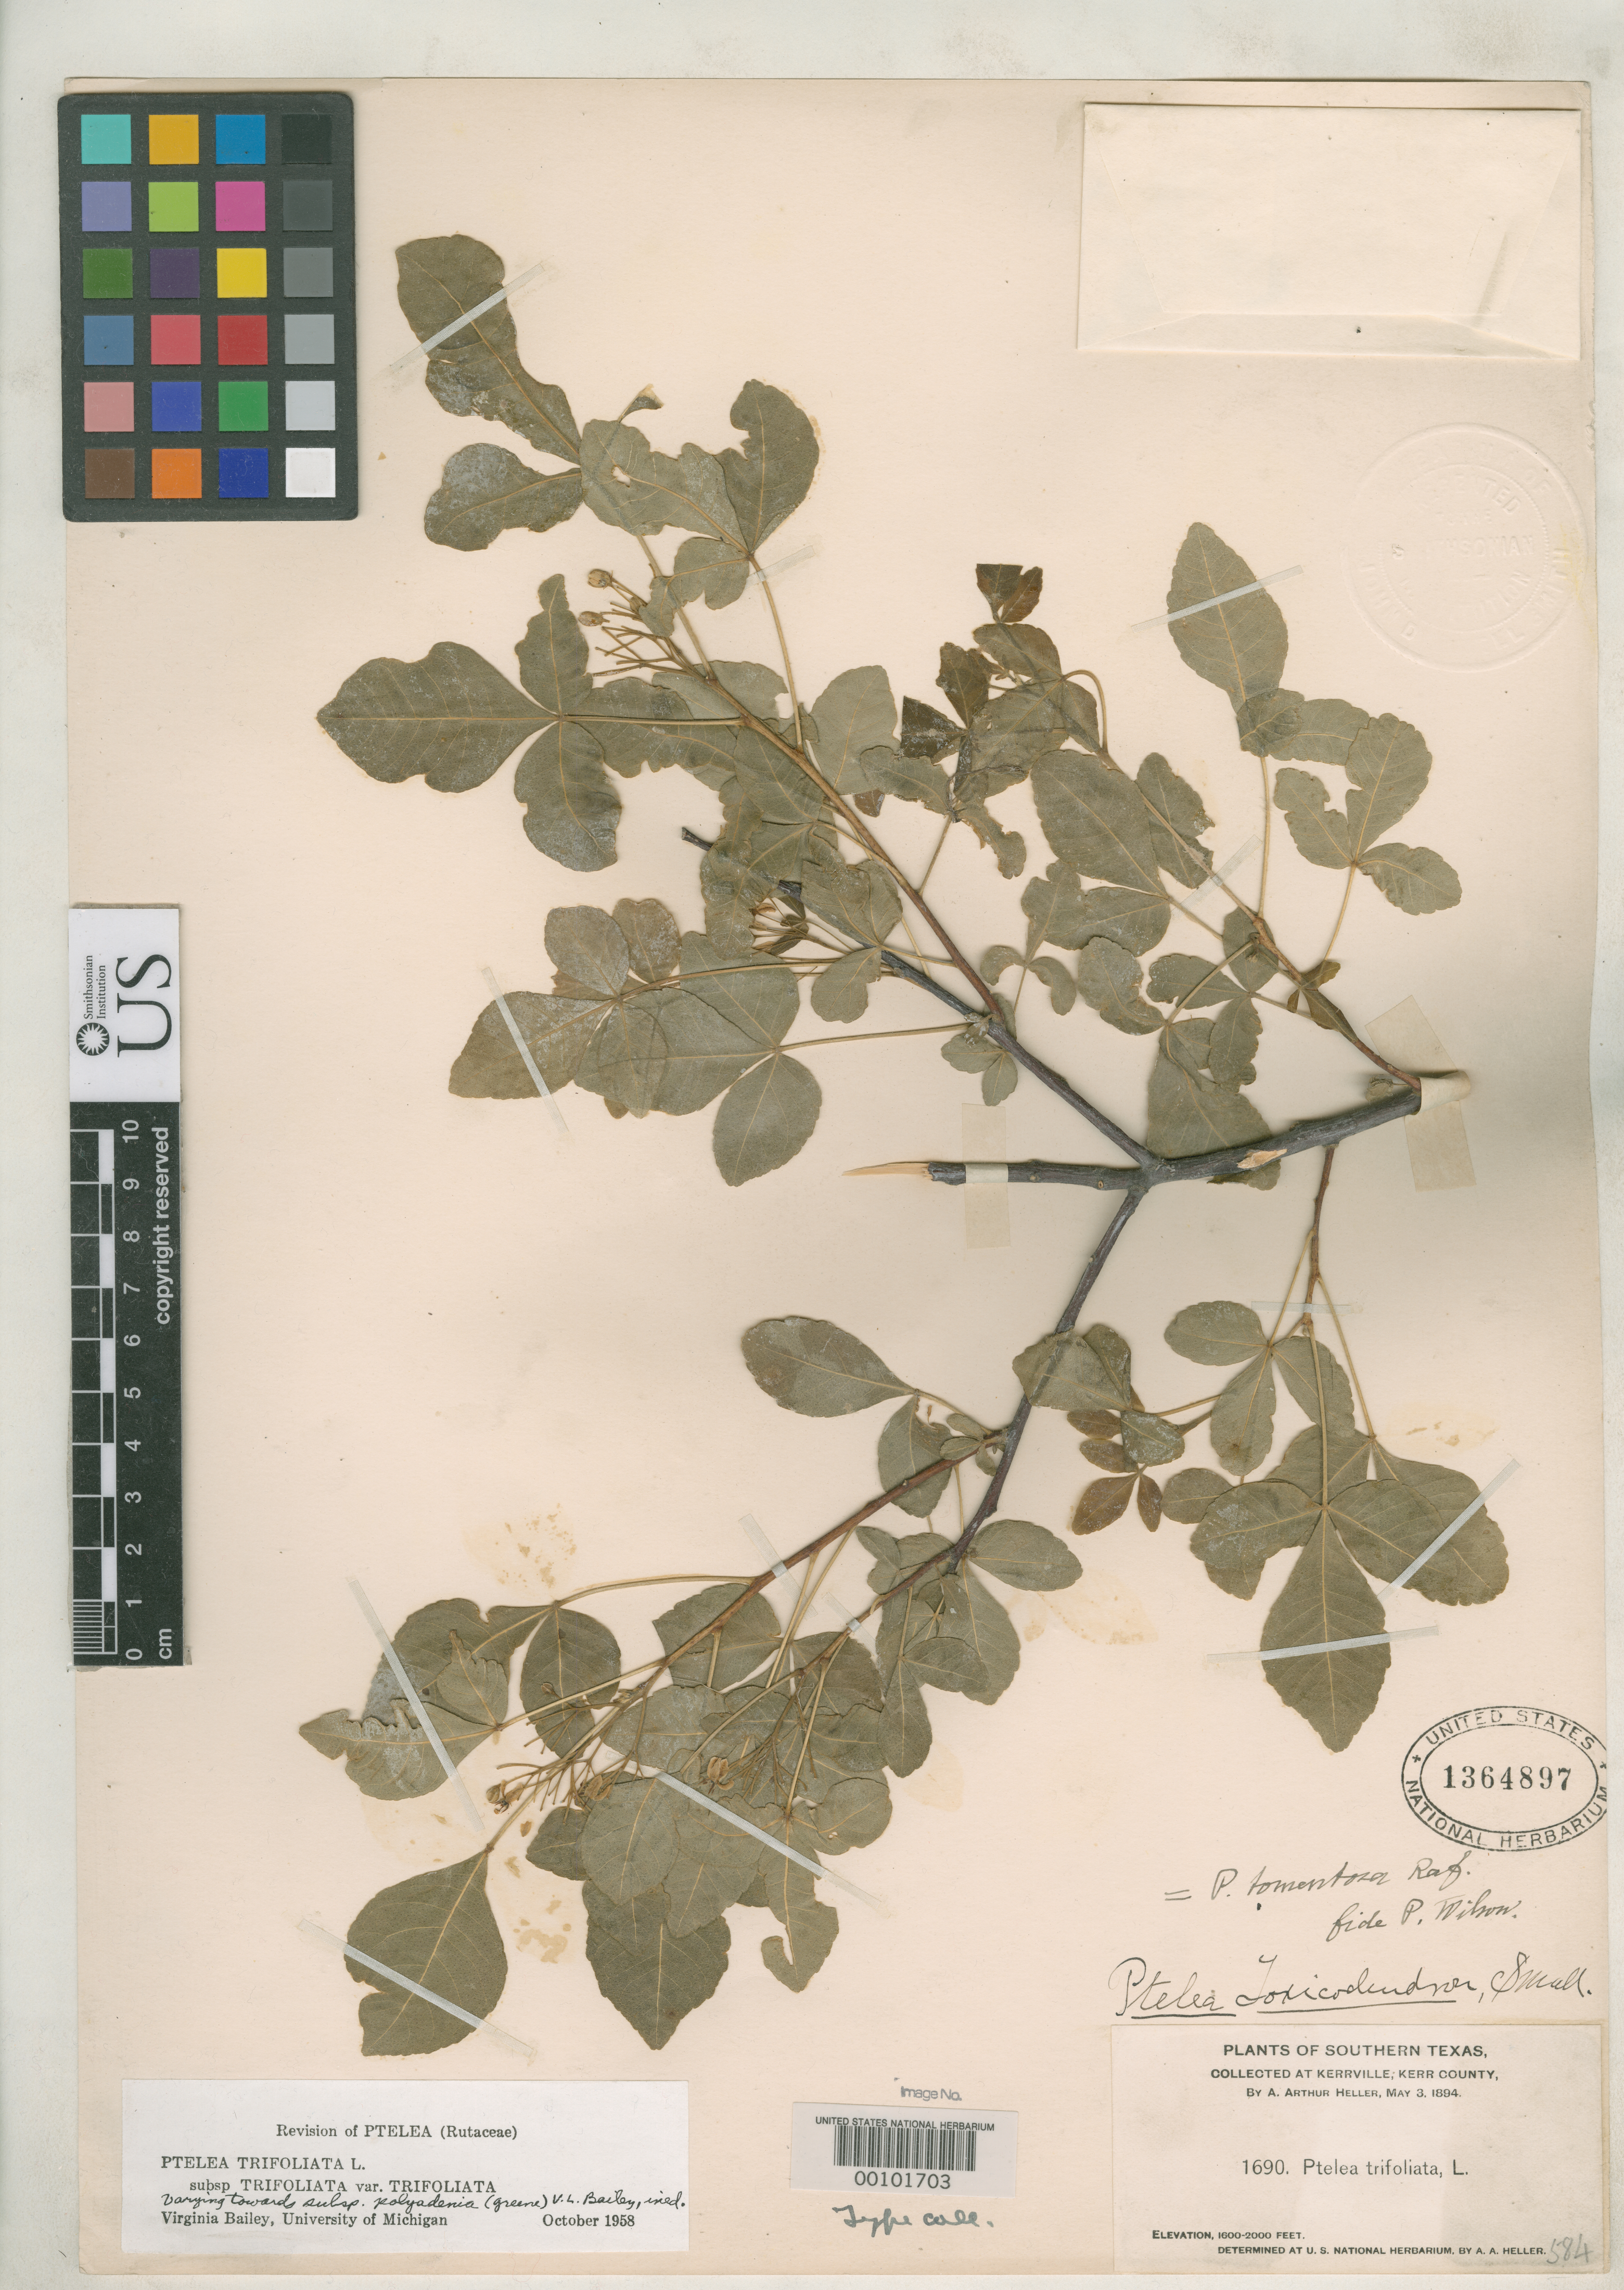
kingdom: Plantae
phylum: Tracheophyta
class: Magnoliopsida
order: Sapindales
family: Rutaceae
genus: Ptelea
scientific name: Ptelea toxicodendron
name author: Small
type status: Isotype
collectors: A. A. Heller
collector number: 1690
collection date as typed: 03 May 1894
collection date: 1894-05-03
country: United States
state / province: Texas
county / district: Kerr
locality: Kerrville.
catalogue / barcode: US 1364897